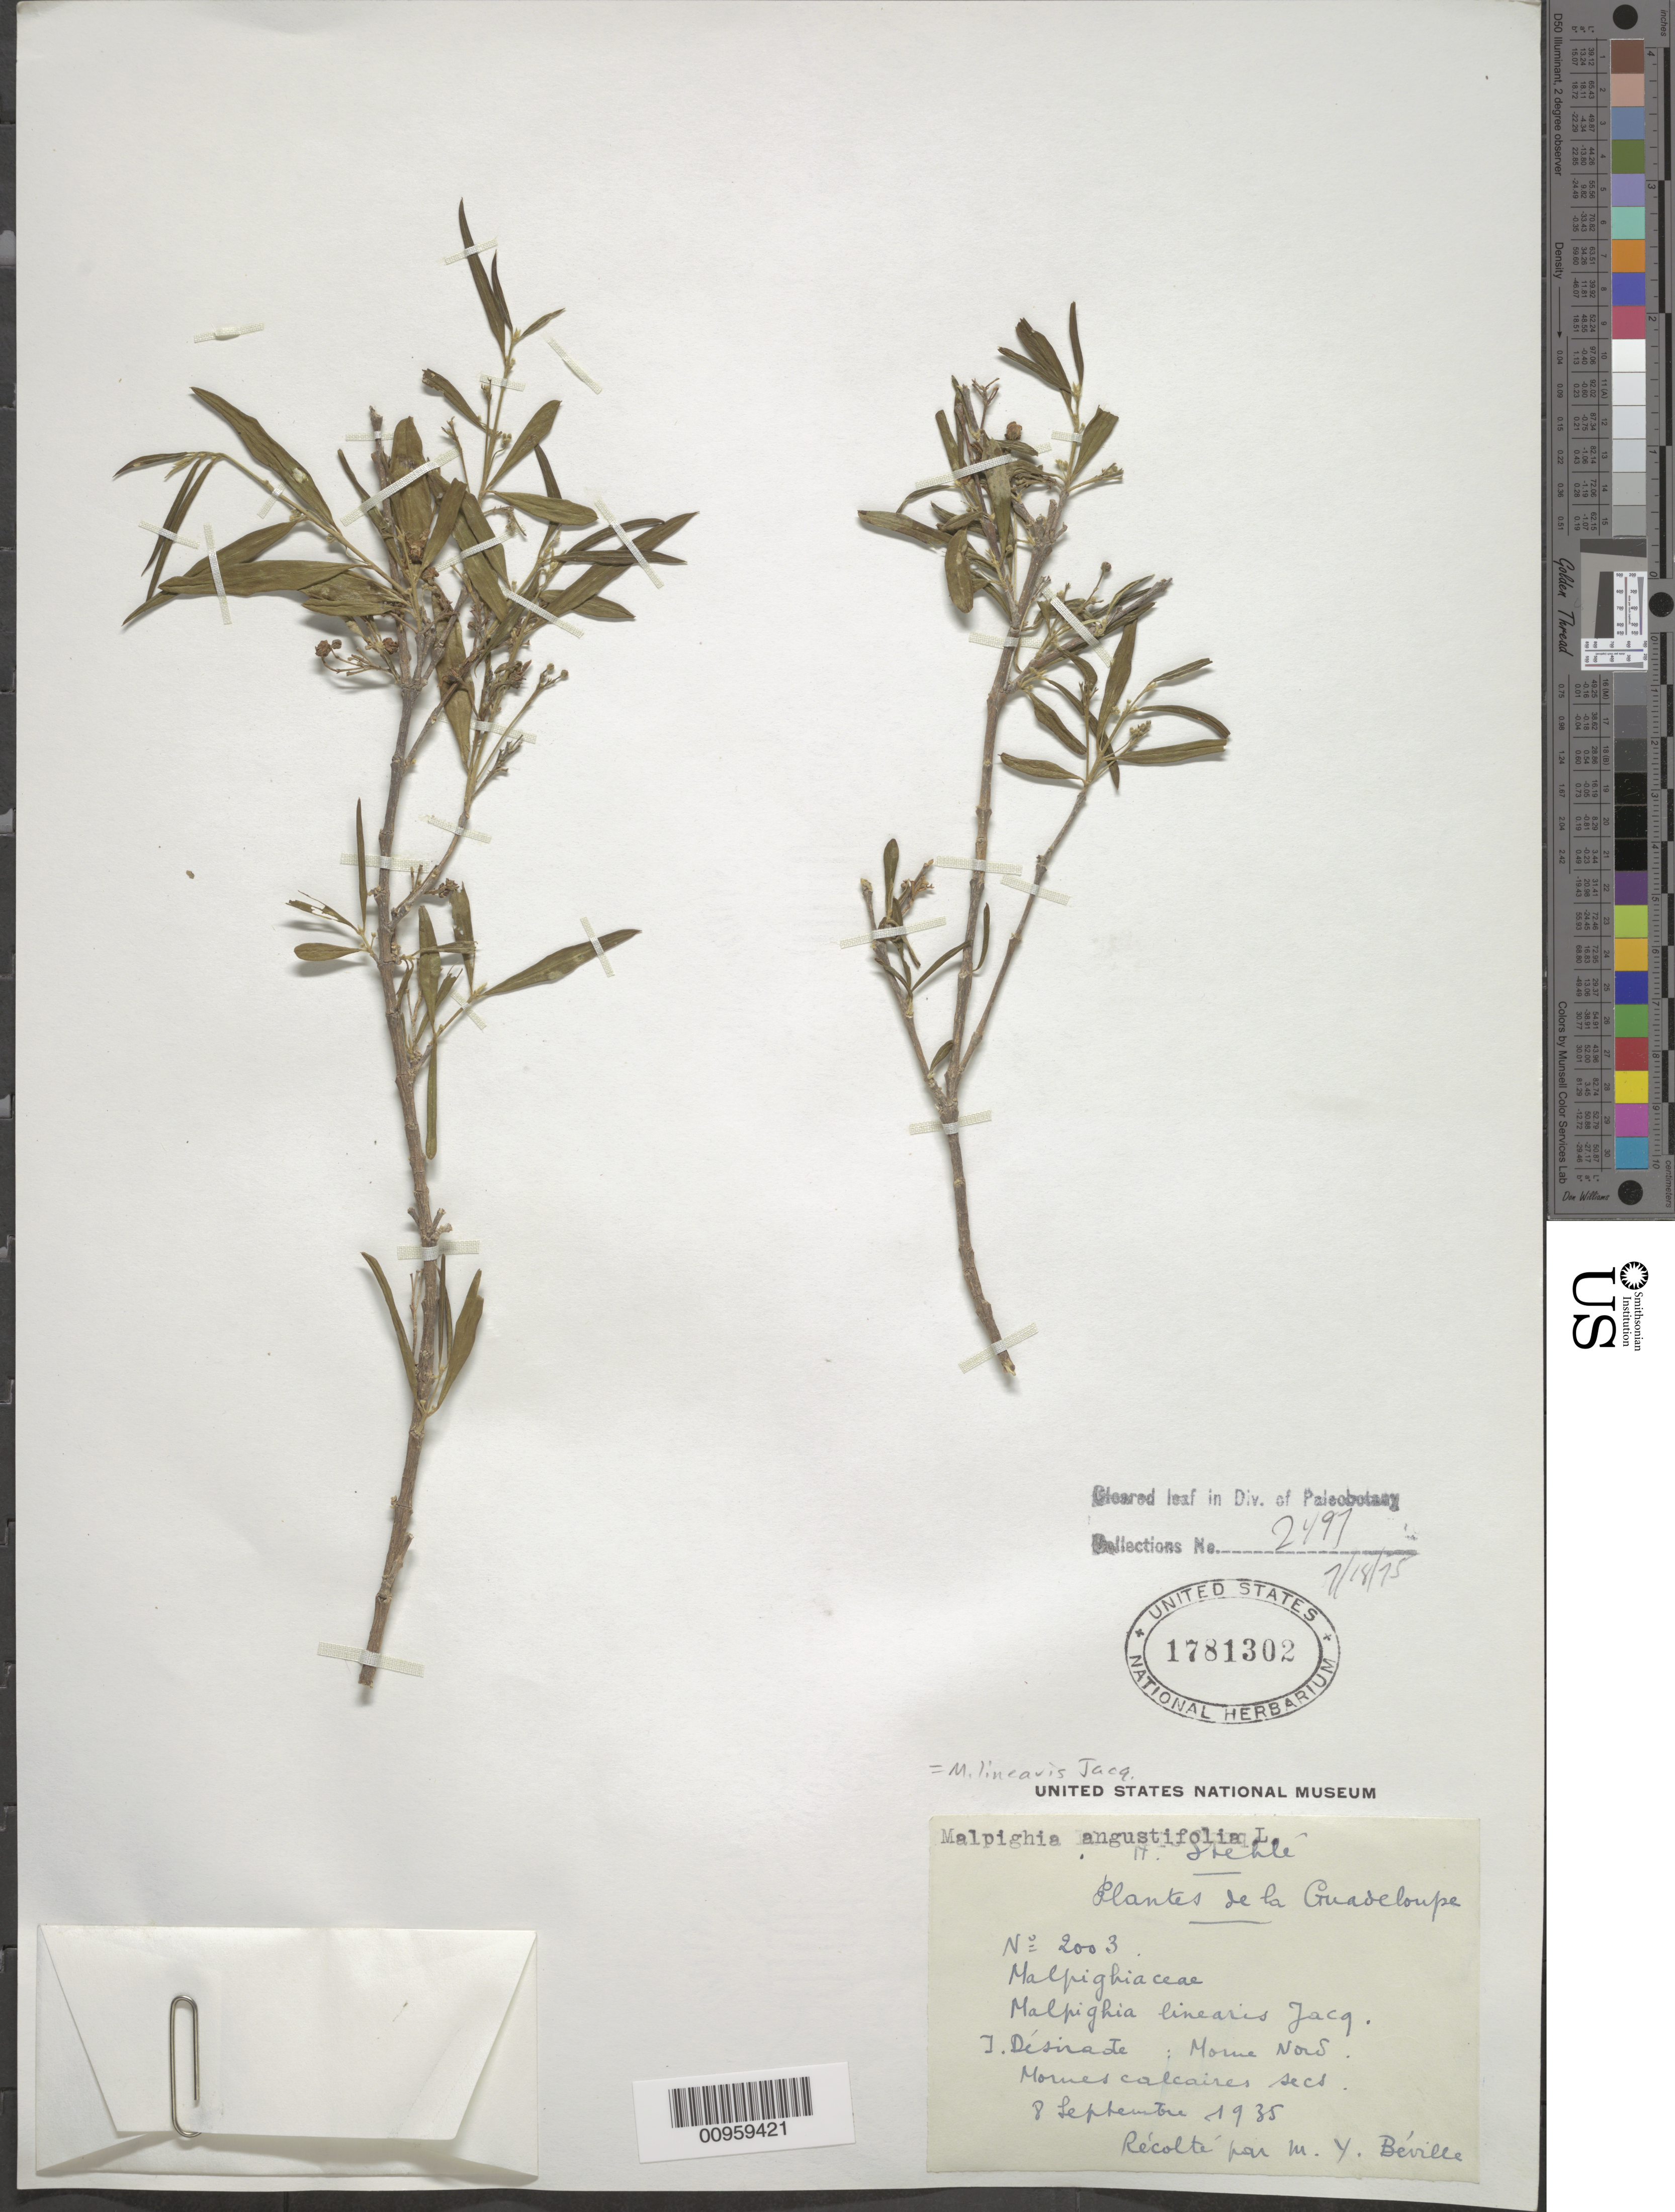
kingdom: Plantae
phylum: Tracheophyta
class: Magnoliopsida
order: Malpighiales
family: Malpighiaceae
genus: Malpighia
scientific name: Malpighia linearis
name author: Jacq.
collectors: H. Stehlé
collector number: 2003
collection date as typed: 08 Sep 1935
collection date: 1935-09-08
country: Guadeloupe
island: La Désirade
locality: Morne Nord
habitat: Mornes calcaires secs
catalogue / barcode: US 1781302